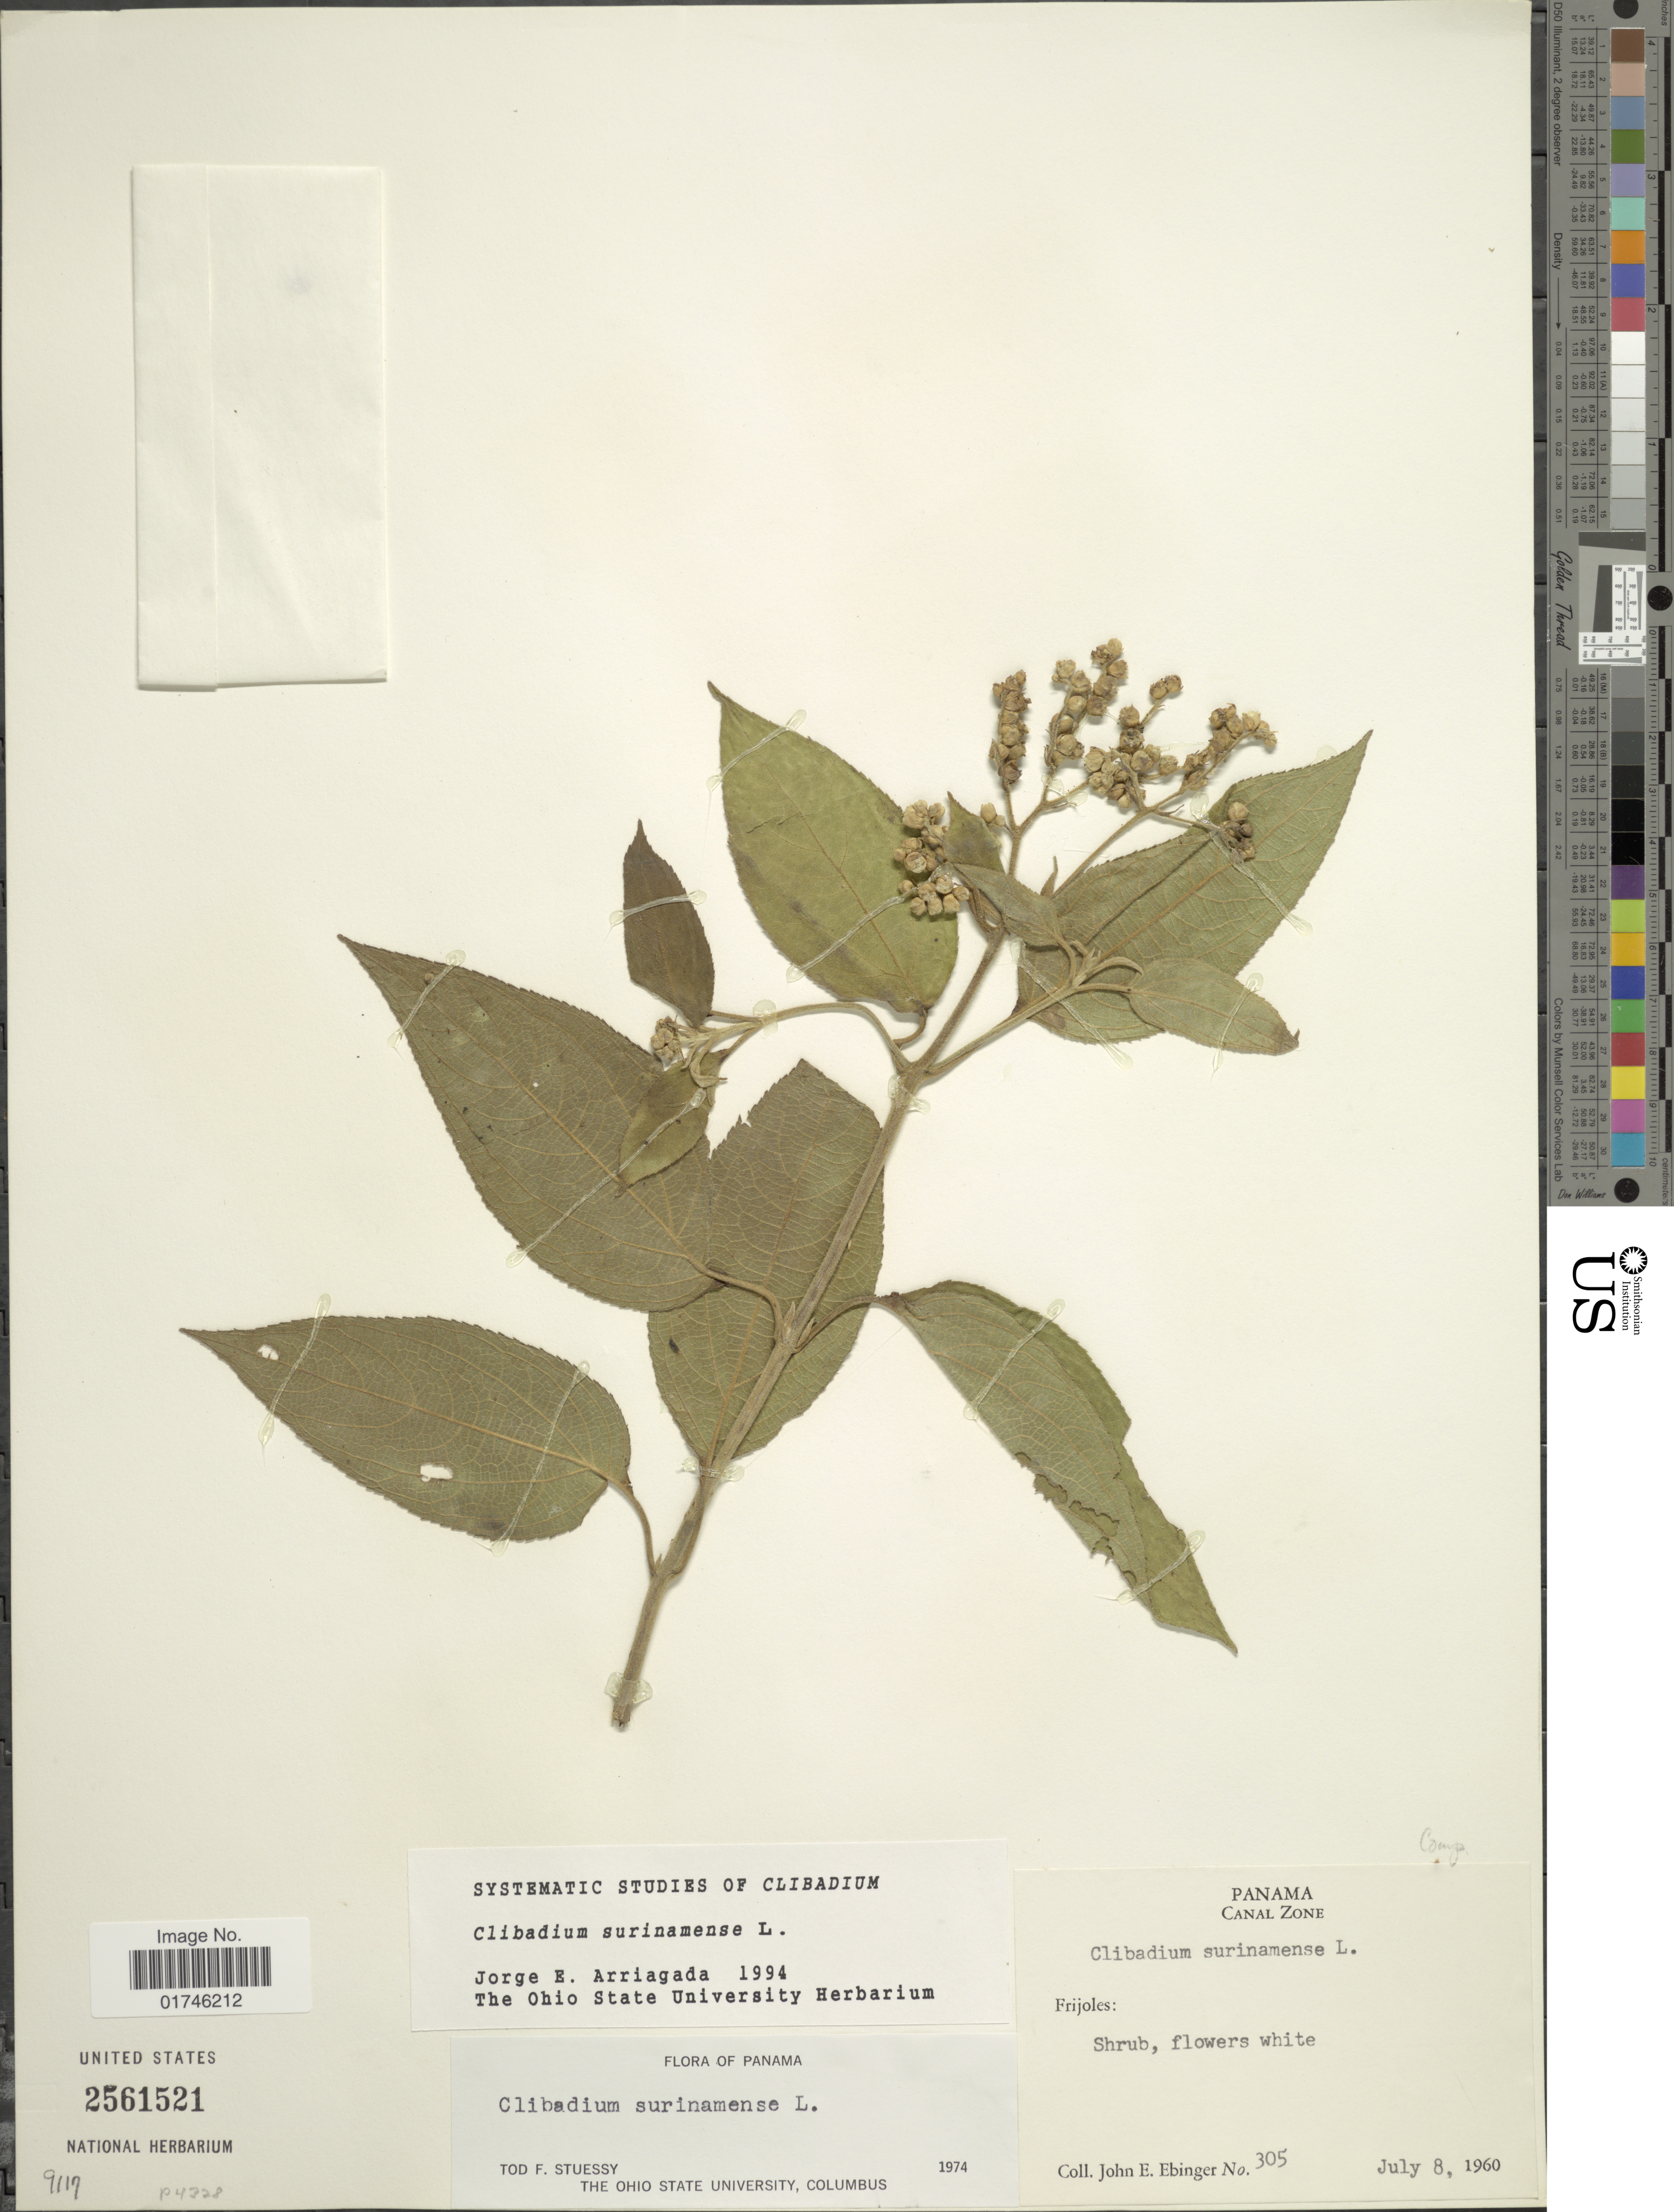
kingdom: Plantae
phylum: Tracheophyta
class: Magnoliopsida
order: Asterales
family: Asteraceae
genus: Clibadium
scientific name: Clibadium surinamense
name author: L.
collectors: J. Ebinger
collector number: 305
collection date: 1960-07-08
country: Panama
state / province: Colón / Panamá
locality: Canal Zone. Frijoles.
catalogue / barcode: US 2561521